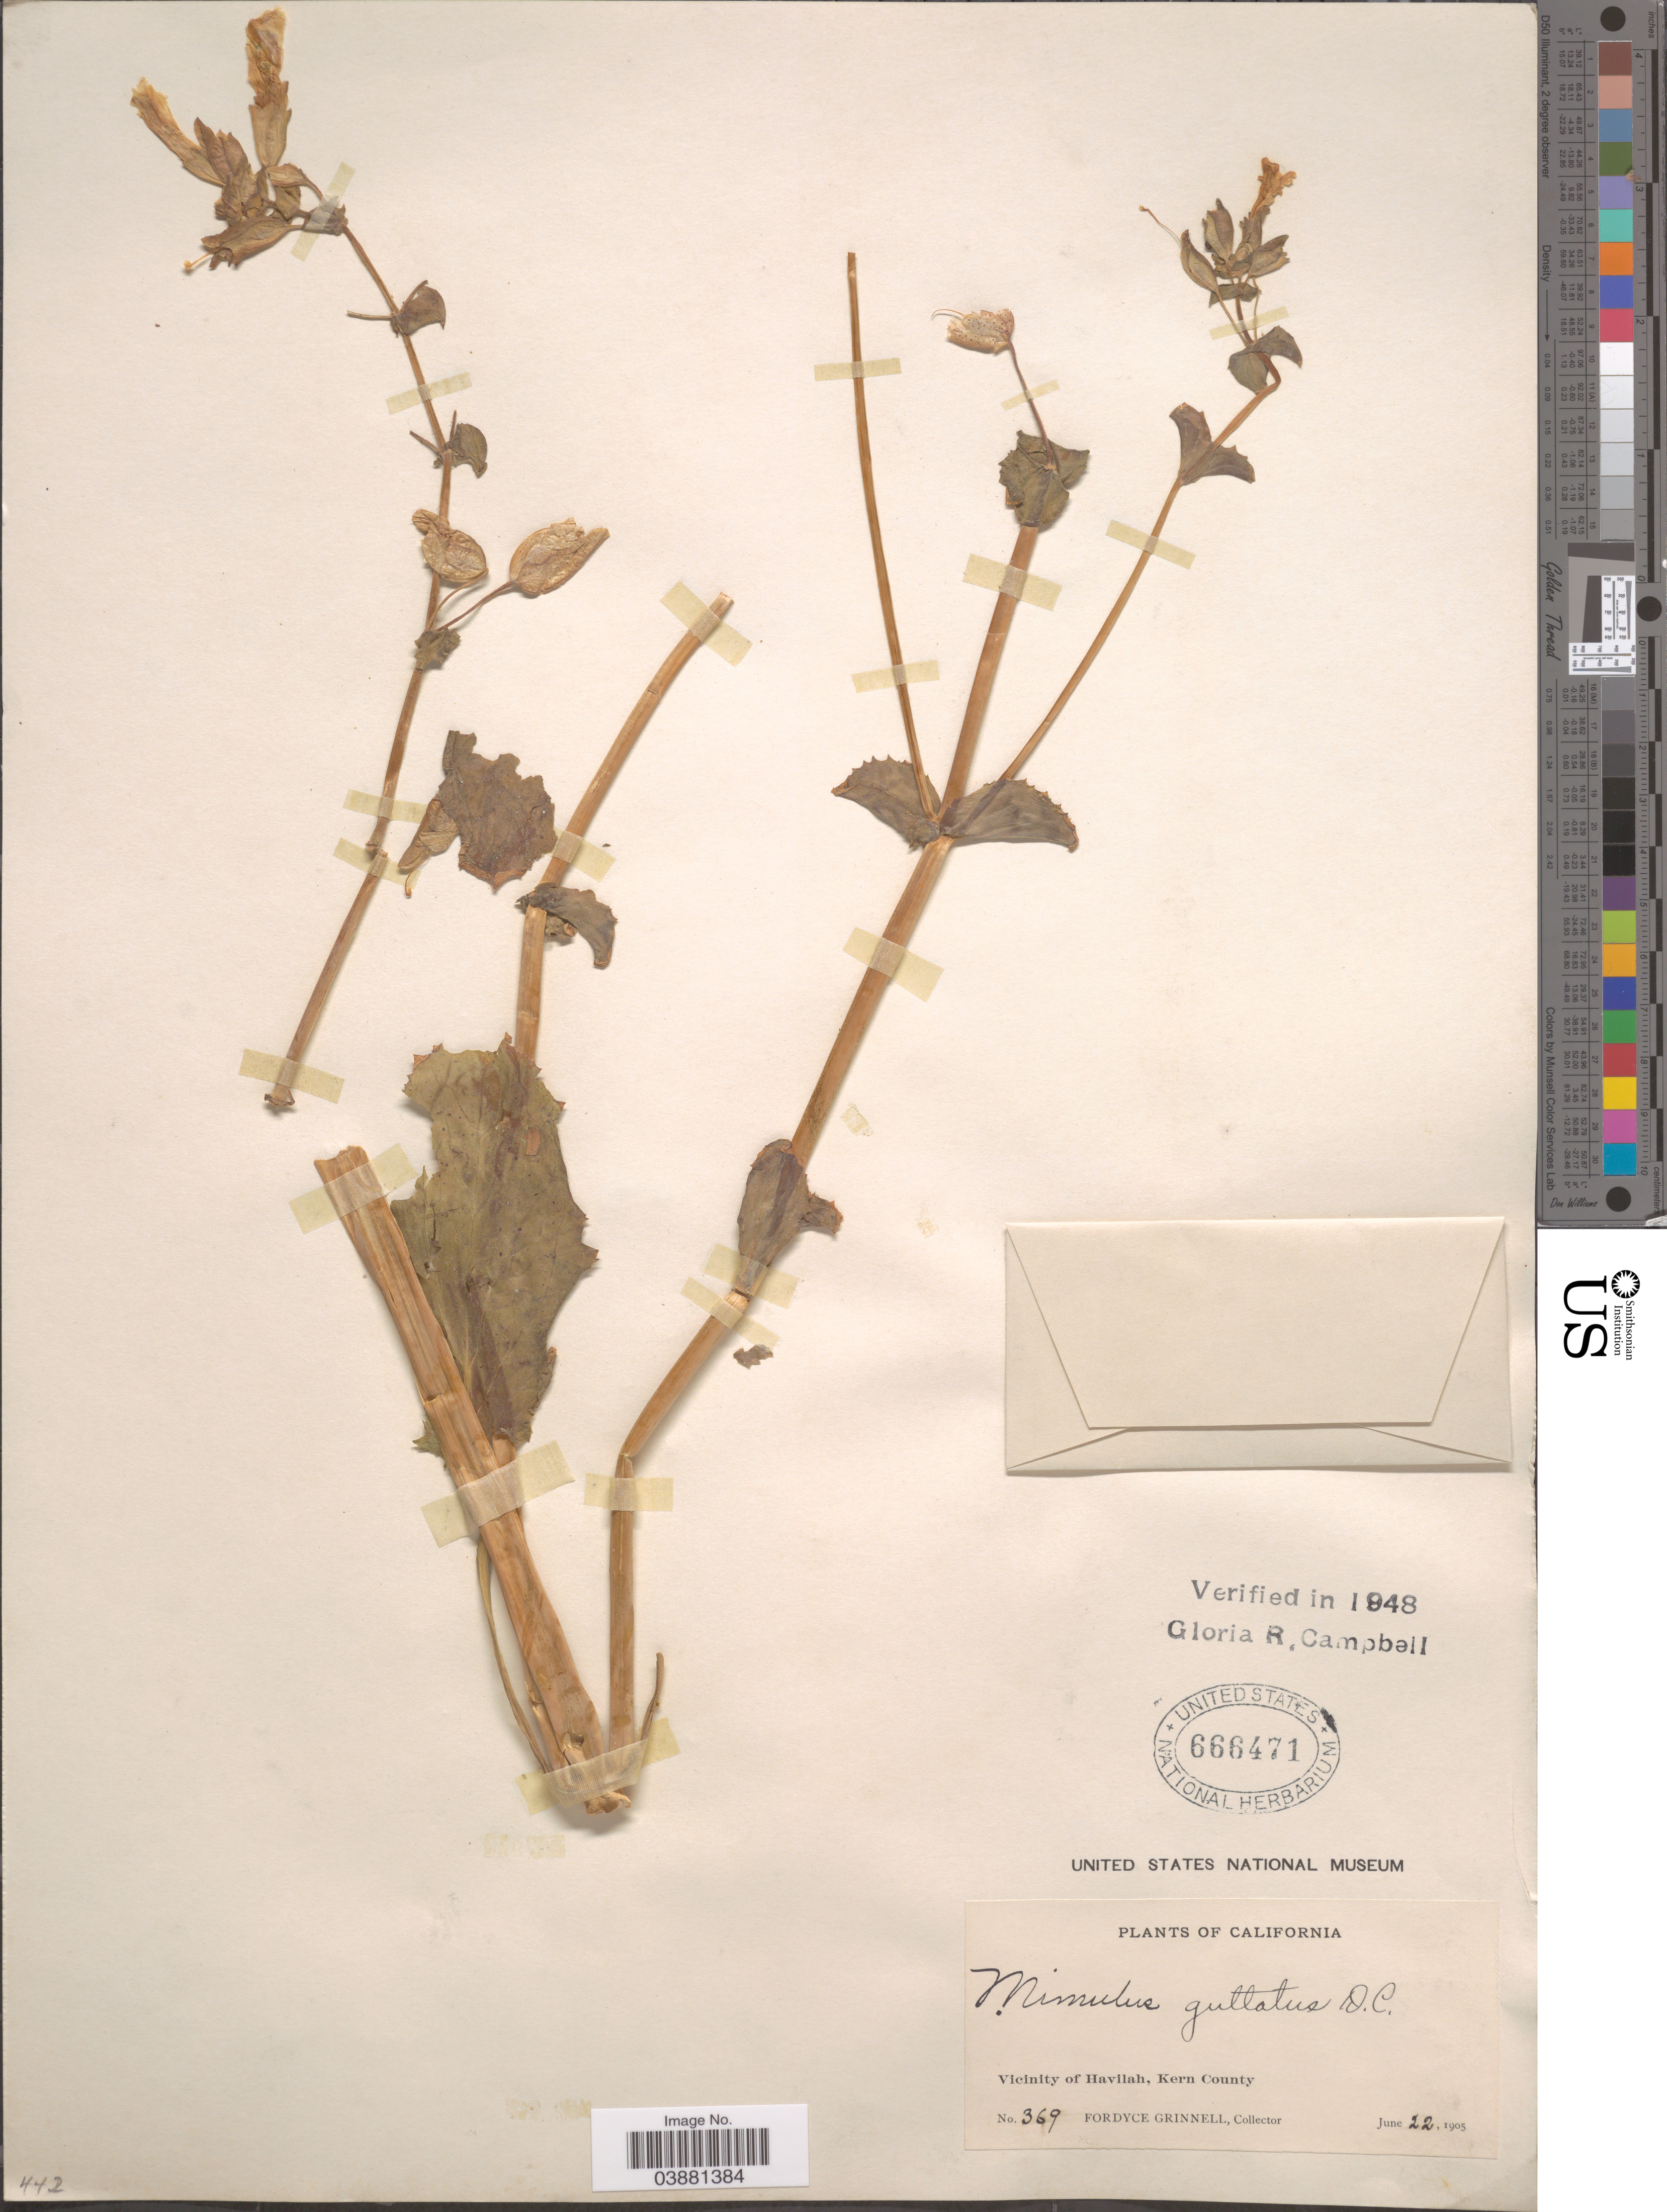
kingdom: Plantae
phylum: Tracheophyta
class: Magnoliopsida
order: Lamiales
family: Phrymaceae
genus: Mimulus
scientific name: Mimulus guttatus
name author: DC.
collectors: F. Grinnell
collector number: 369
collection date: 1905-06-22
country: United States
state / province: California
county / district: Kern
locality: Vicinity of Havilah, Kern County.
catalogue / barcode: US 666471